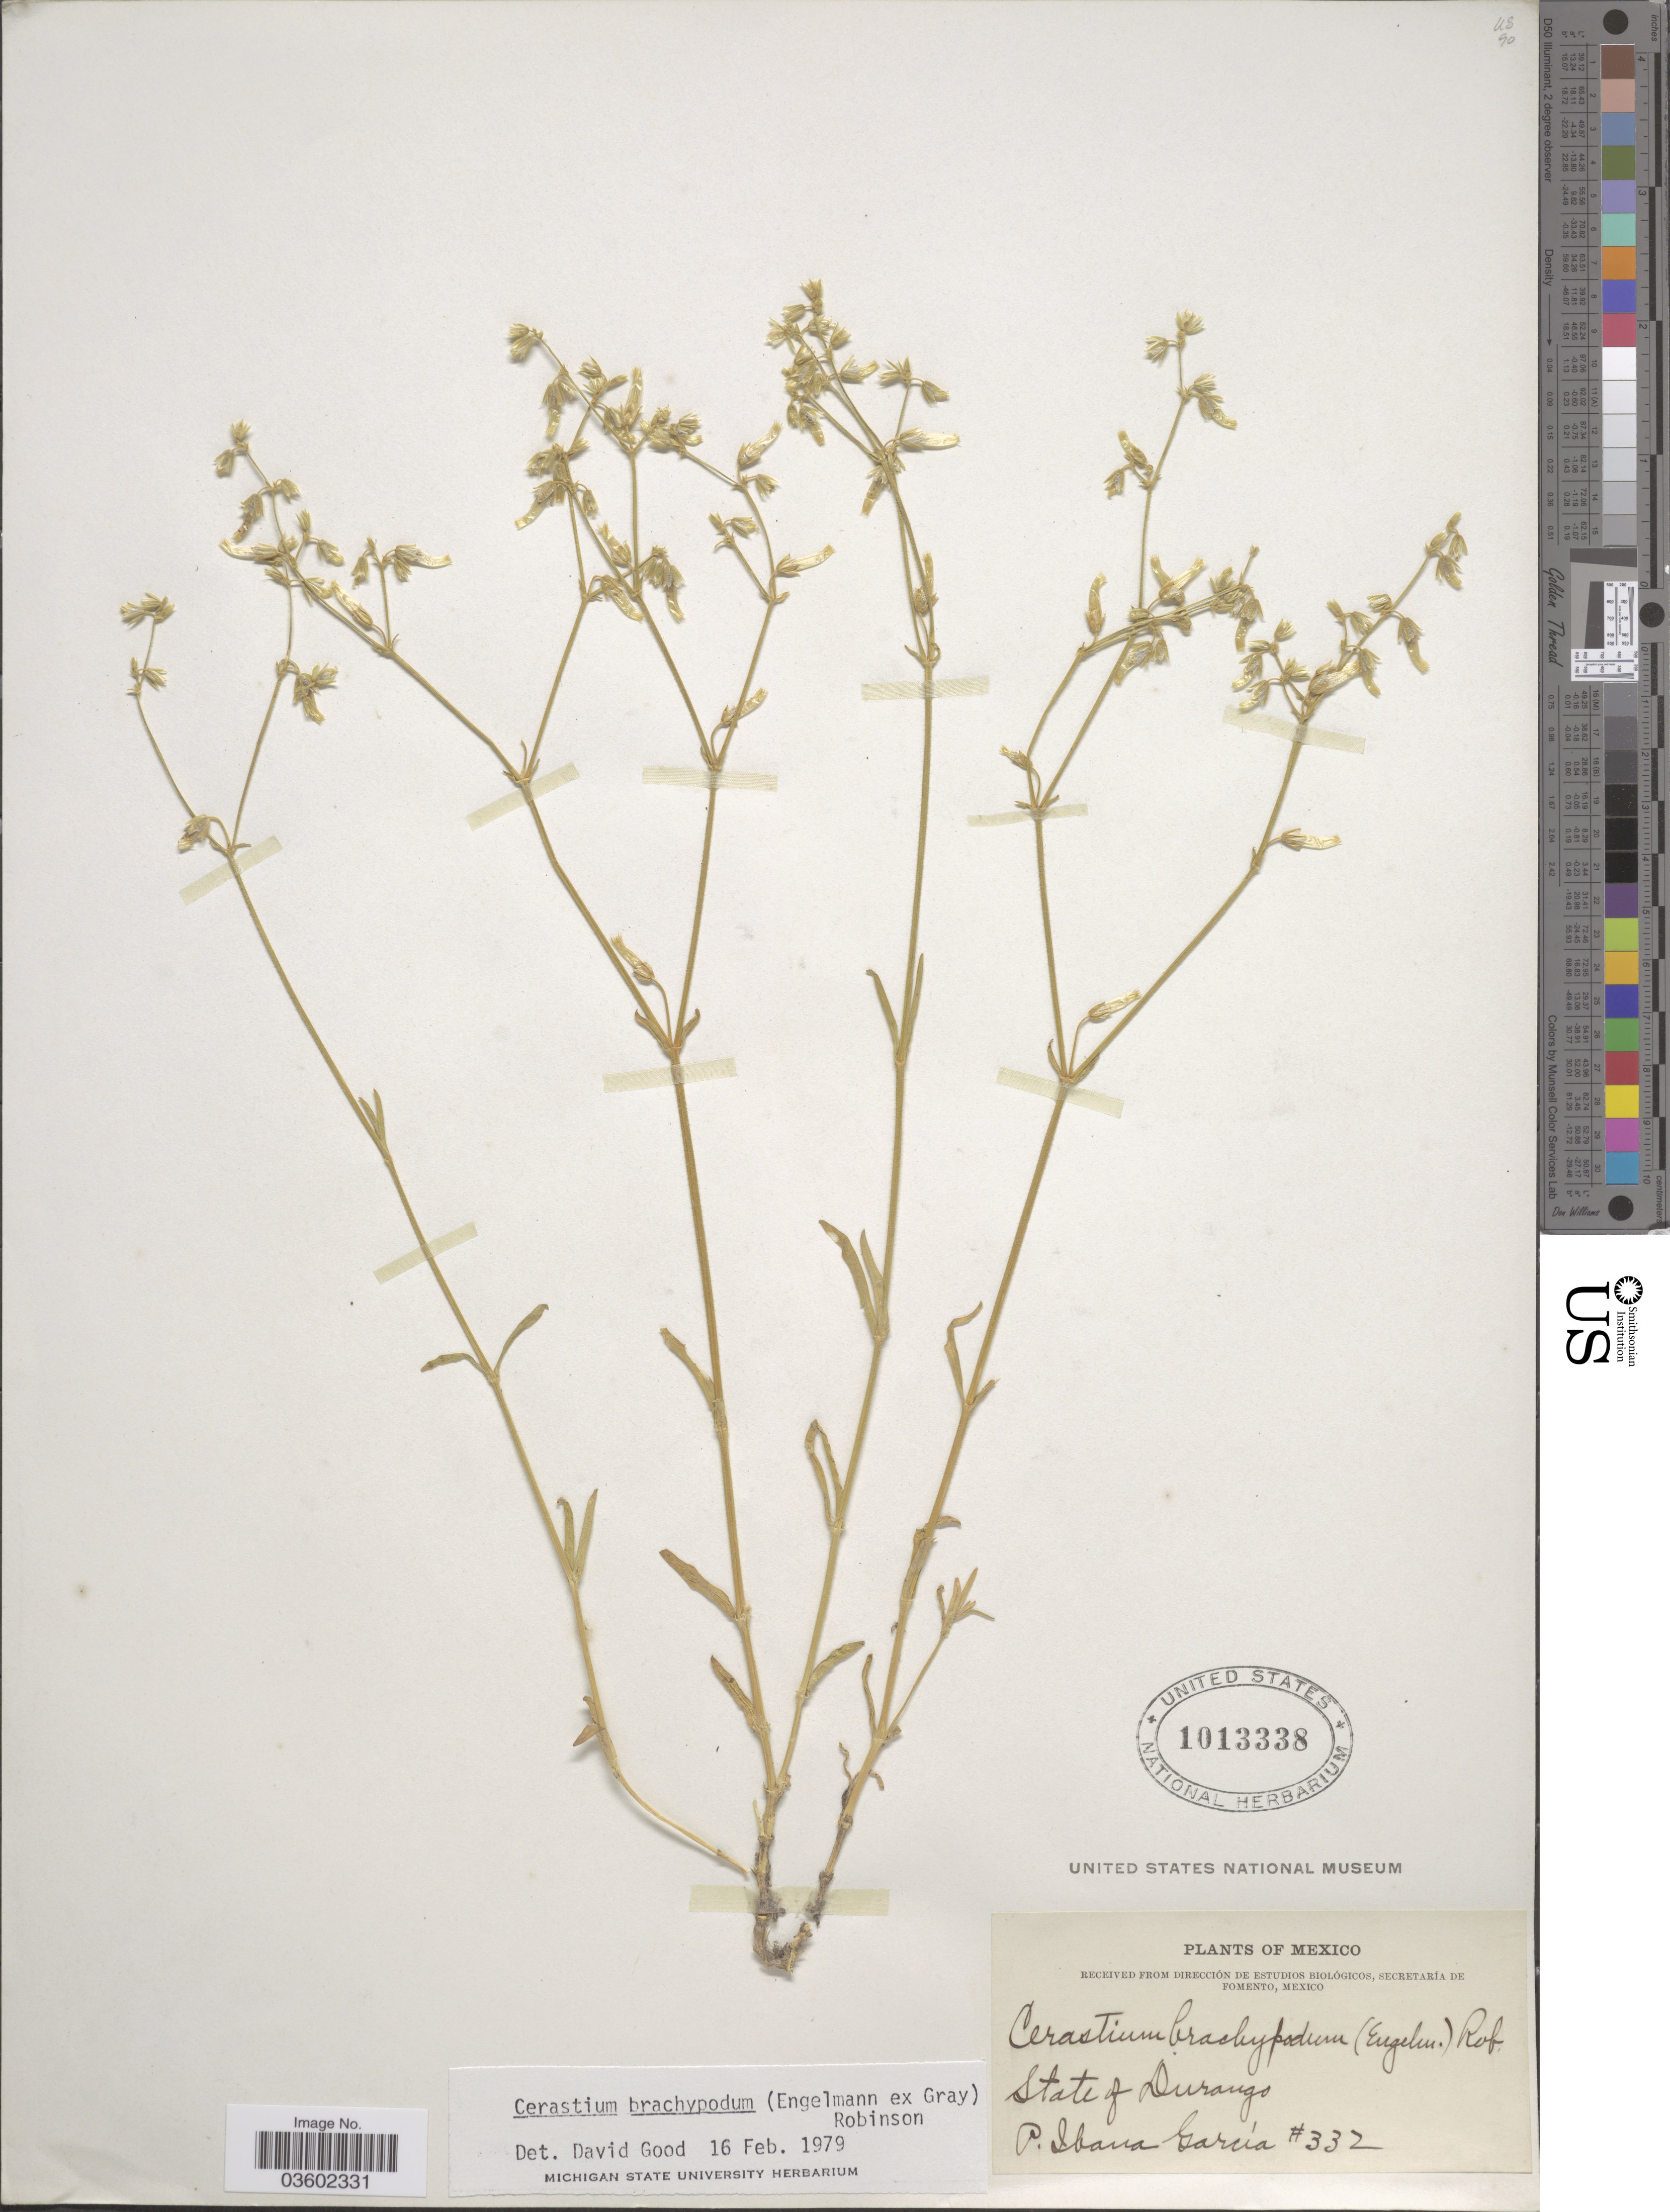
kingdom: Plantae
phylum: Tracheophyta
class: Magnoliopsida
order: Caryophyllales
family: Caryophyllaceae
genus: Cerastium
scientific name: Cerastium brachypodum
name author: (Engelm. ex A. Gray) B.L. Rob.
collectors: P. I. Garcia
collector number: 332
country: Mexico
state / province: Durango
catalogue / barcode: US 1013338